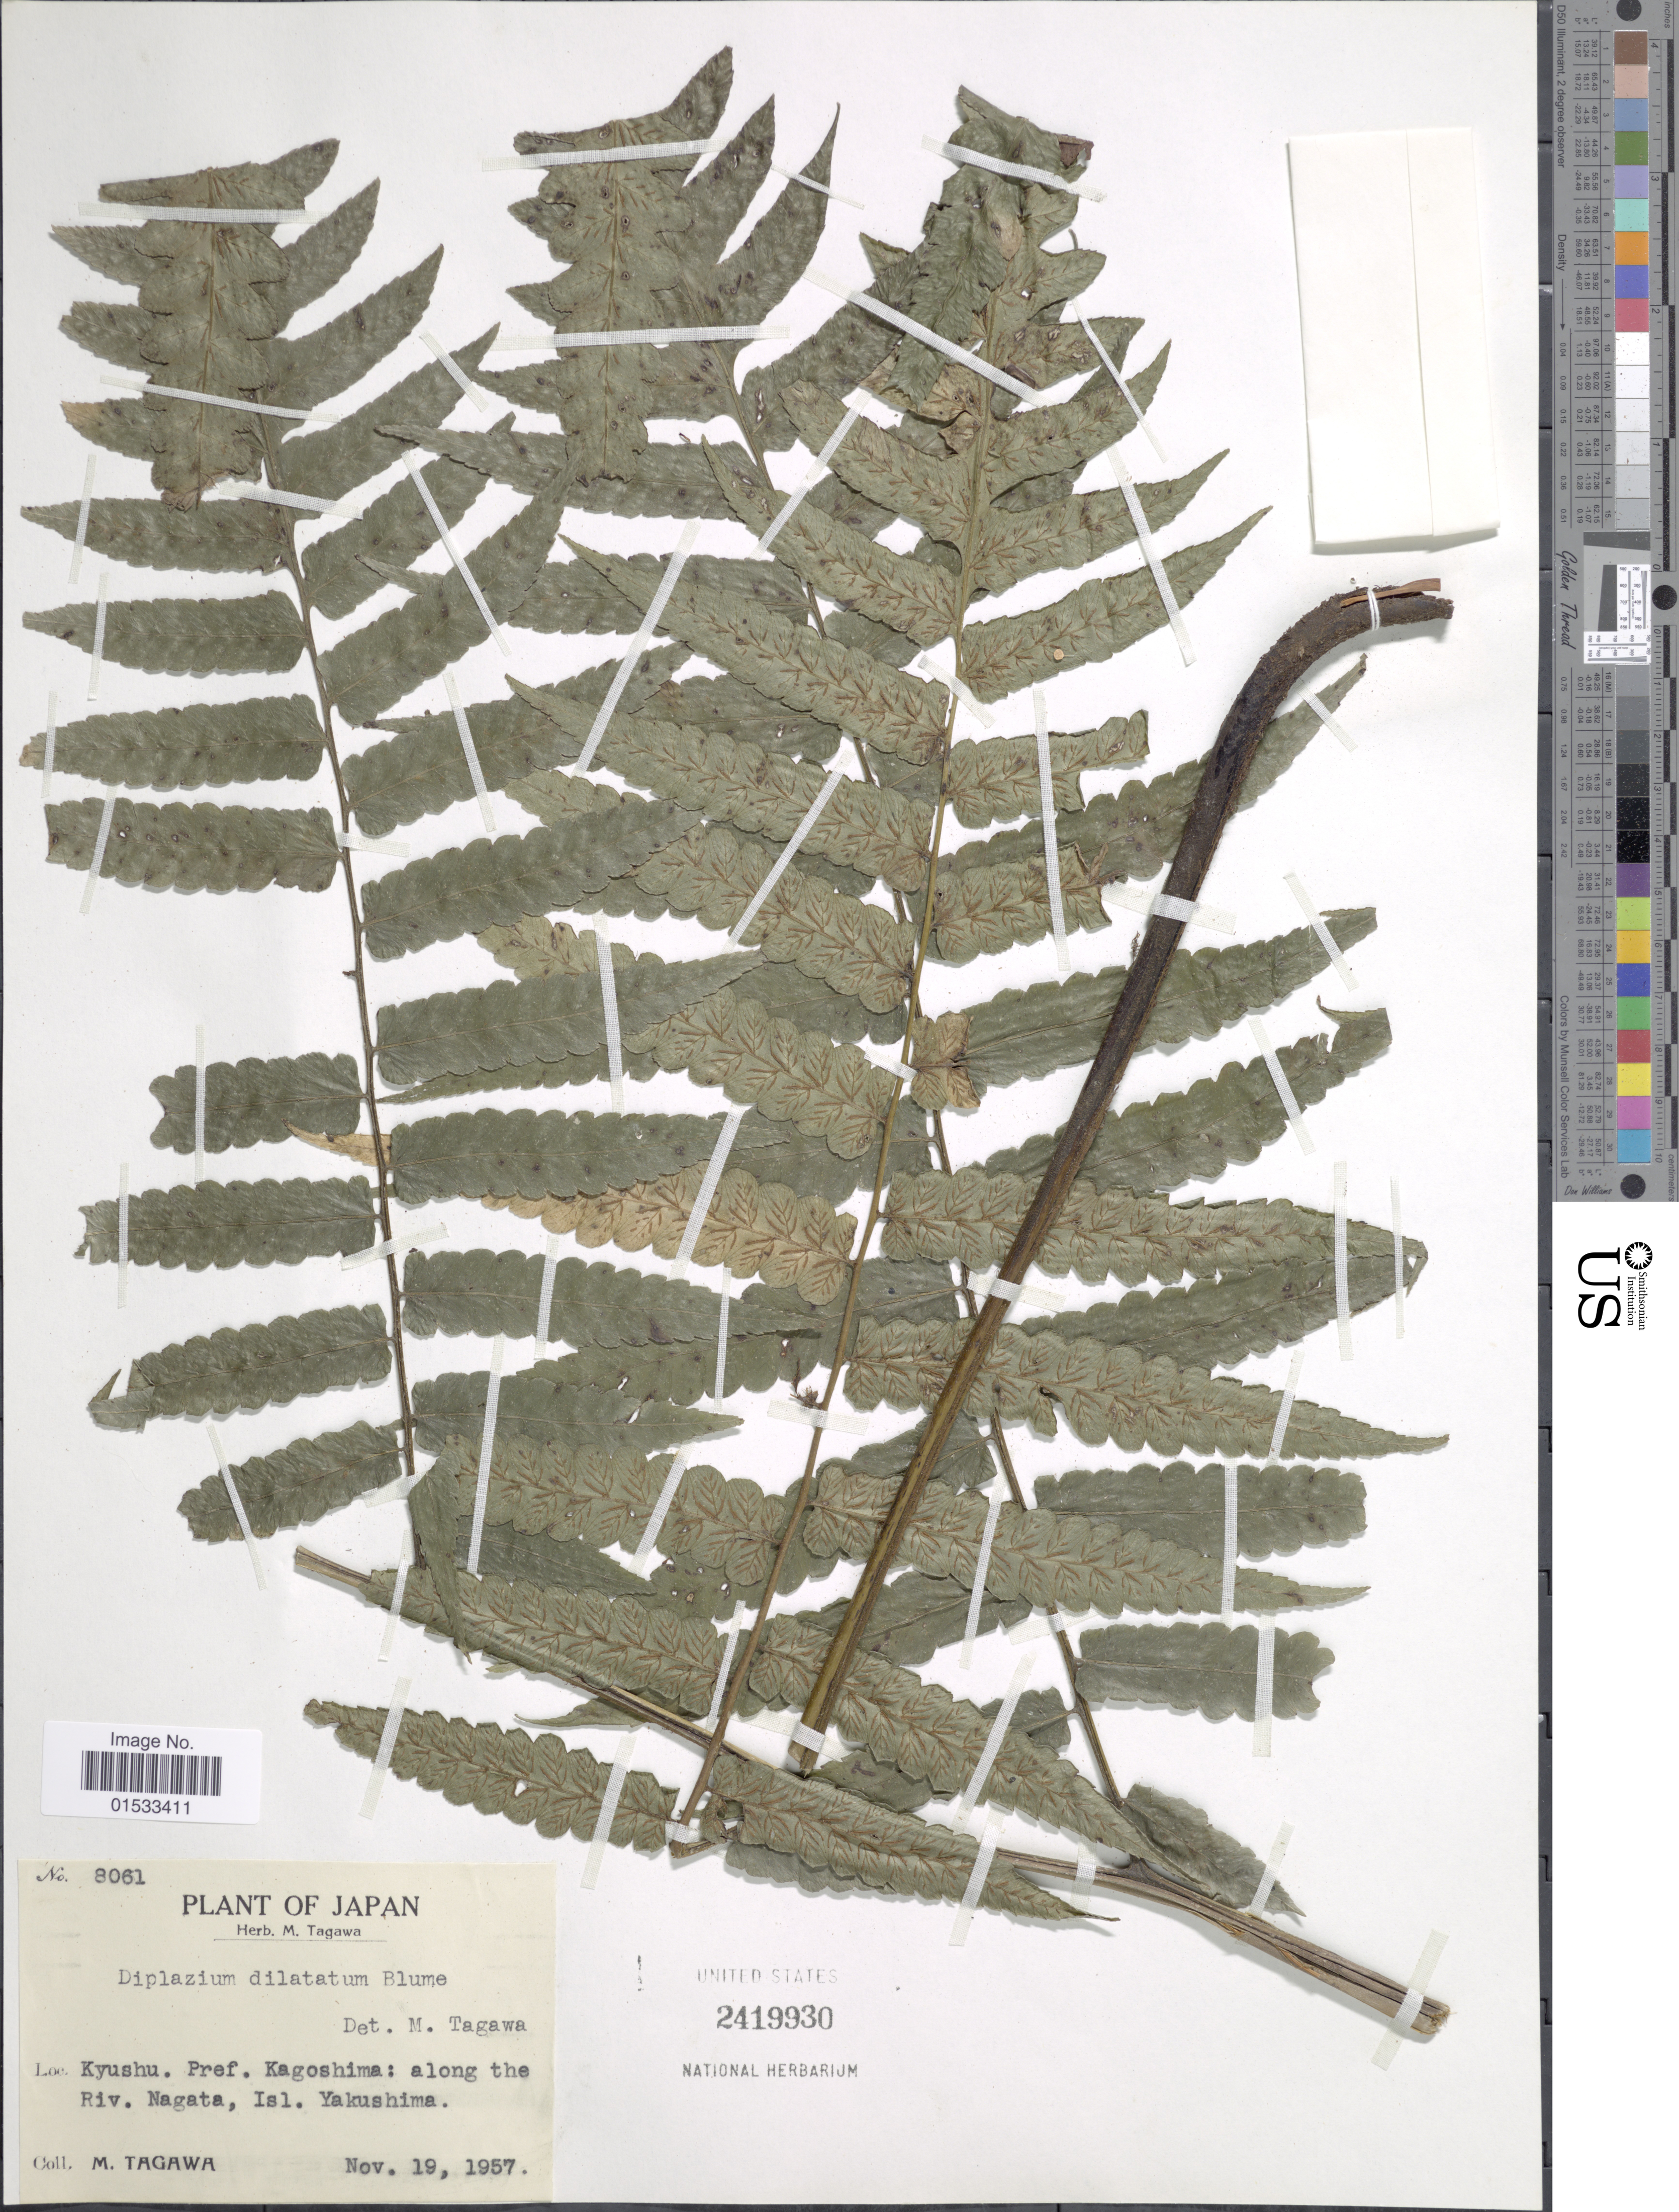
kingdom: Plantae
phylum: Tracheophyta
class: Polypodiopsida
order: Polypodiales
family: Athyriaceae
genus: Diplazium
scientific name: Diplazium dilatatum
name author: Blume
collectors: M. Tagawa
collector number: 8061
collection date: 1957-11-19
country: Japan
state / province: Kagosima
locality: Kyushu, Kagoshima; along the Riv. Nagata, Isl. Yakushima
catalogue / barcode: US 2419930